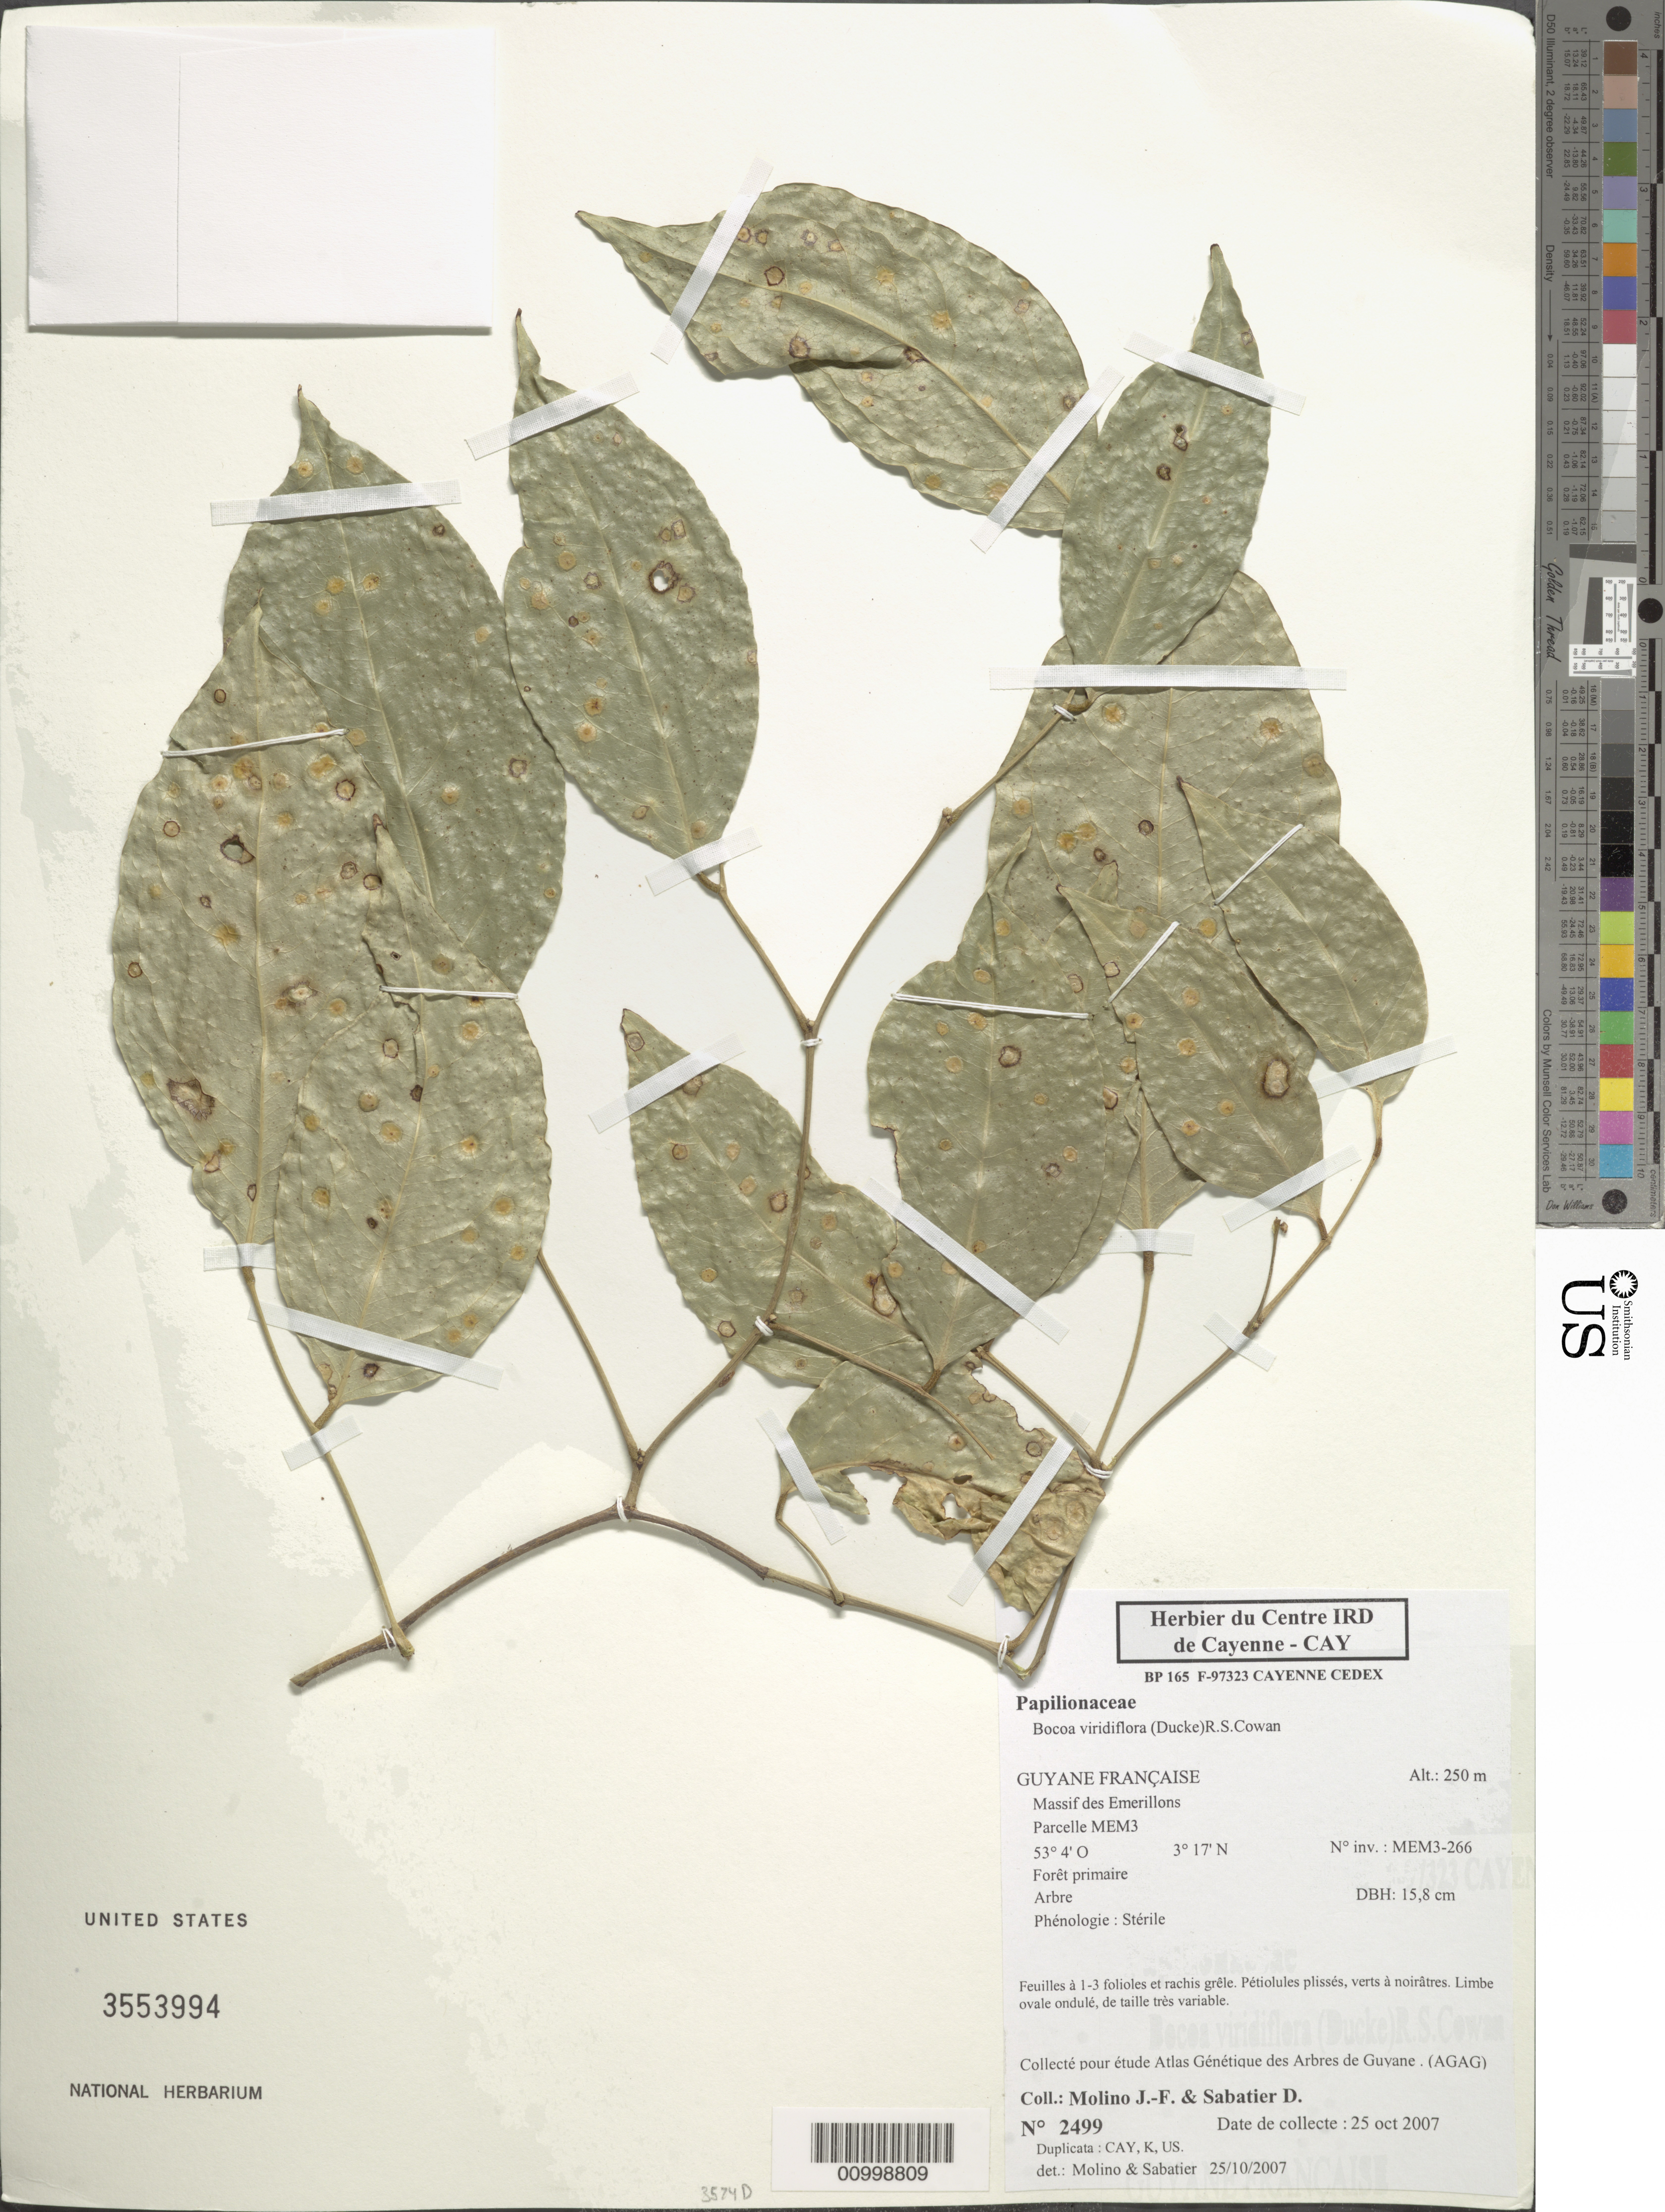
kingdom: Plantae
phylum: Tracheophyta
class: Magnoliopsida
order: Fabales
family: Fabaceae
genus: Bocoa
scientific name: Bocoa viridiflora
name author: (Ducke) R.S. Cowan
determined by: Sabatier, D.; Molino, J. F.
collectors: J. Molino & D. Sabatier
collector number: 2499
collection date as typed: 25-Oct-07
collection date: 2007-10-25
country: French Guiana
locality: Massif des Emerillons, Parcelle MEM3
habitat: Foret primaire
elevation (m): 250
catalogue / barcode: US 3553994